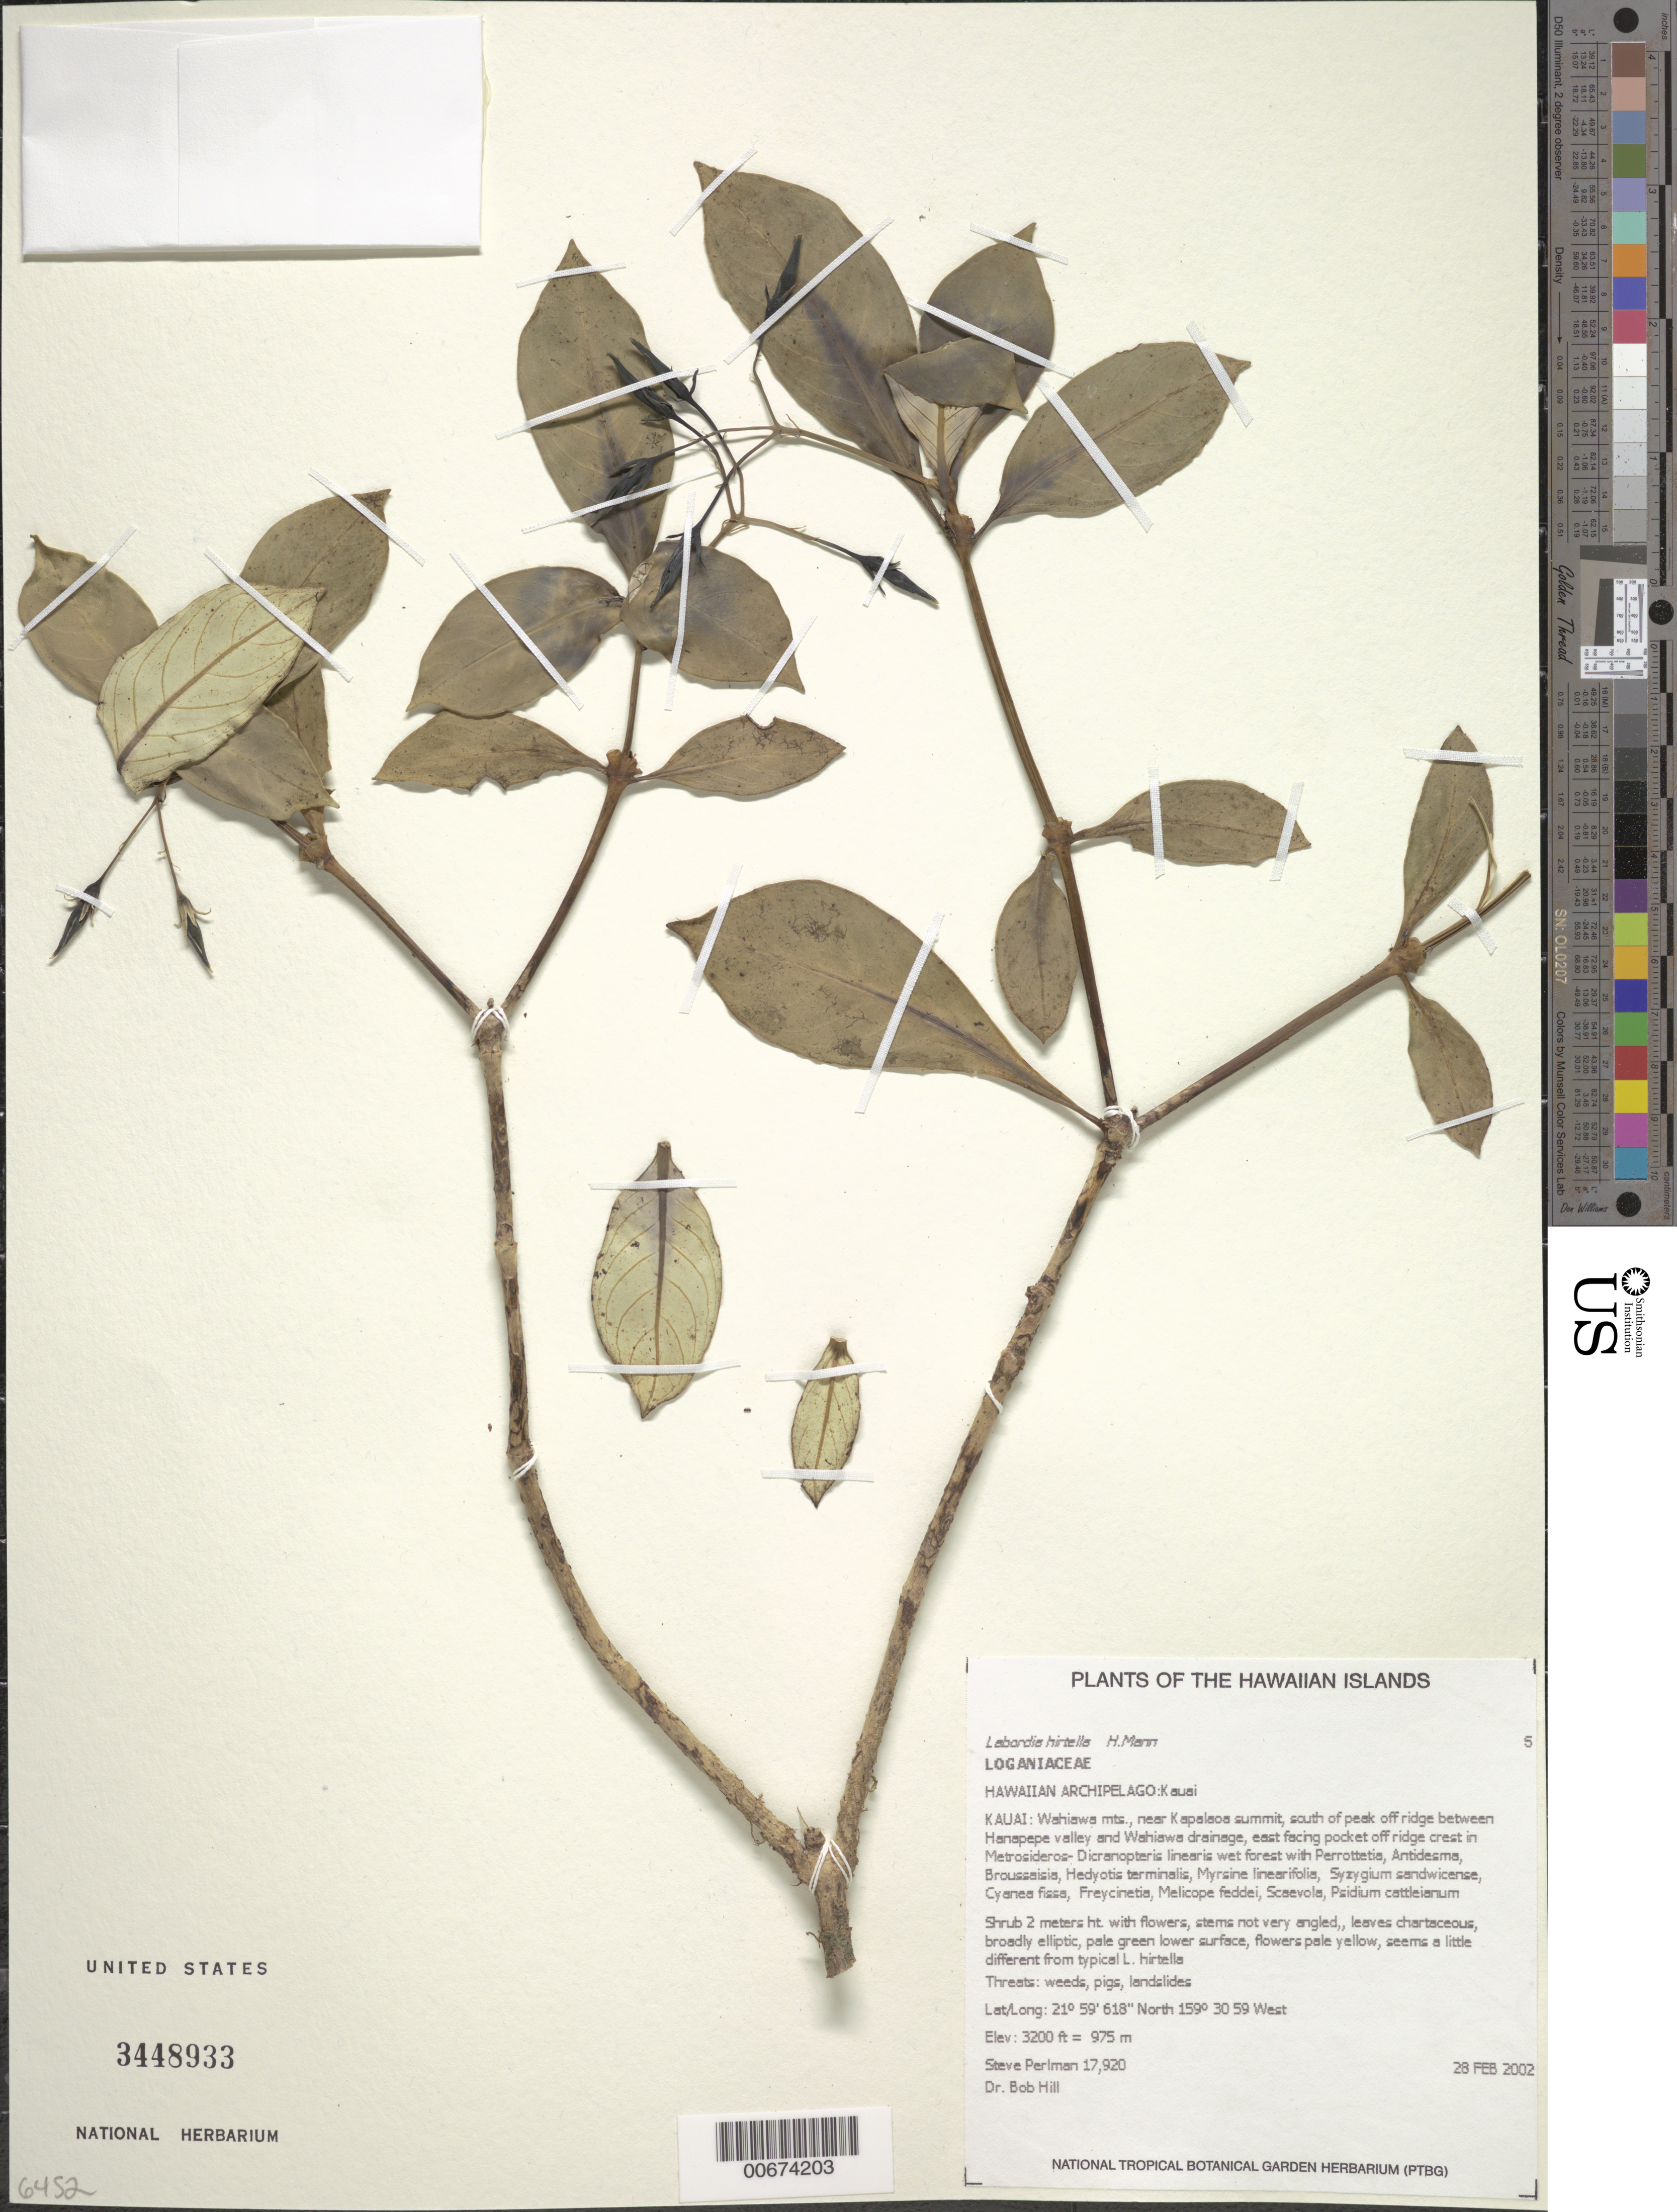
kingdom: Plantae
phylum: Tracheophyta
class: Magnoliopsida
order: Gentianales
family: Loganiaceae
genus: Geniostoma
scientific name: Geniostoma imadae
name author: K.R. Wood et al.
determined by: Wagner, W. L., (BOT), Smithsonian Institution - National Museum of Natural History (UNITED STATES)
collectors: S. P. Perlman & B. Hill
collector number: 17920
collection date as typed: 28 Feb 2002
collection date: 2002-02-28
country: United States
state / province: Hawaii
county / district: Kaui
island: Kaua'i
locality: Wahiawa mts., near Kapalaoa summit, south of peak off ridge between Hanapepe valley and Wahiawa drainage, east facing pocket off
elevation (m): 975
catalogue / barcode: US 3448933